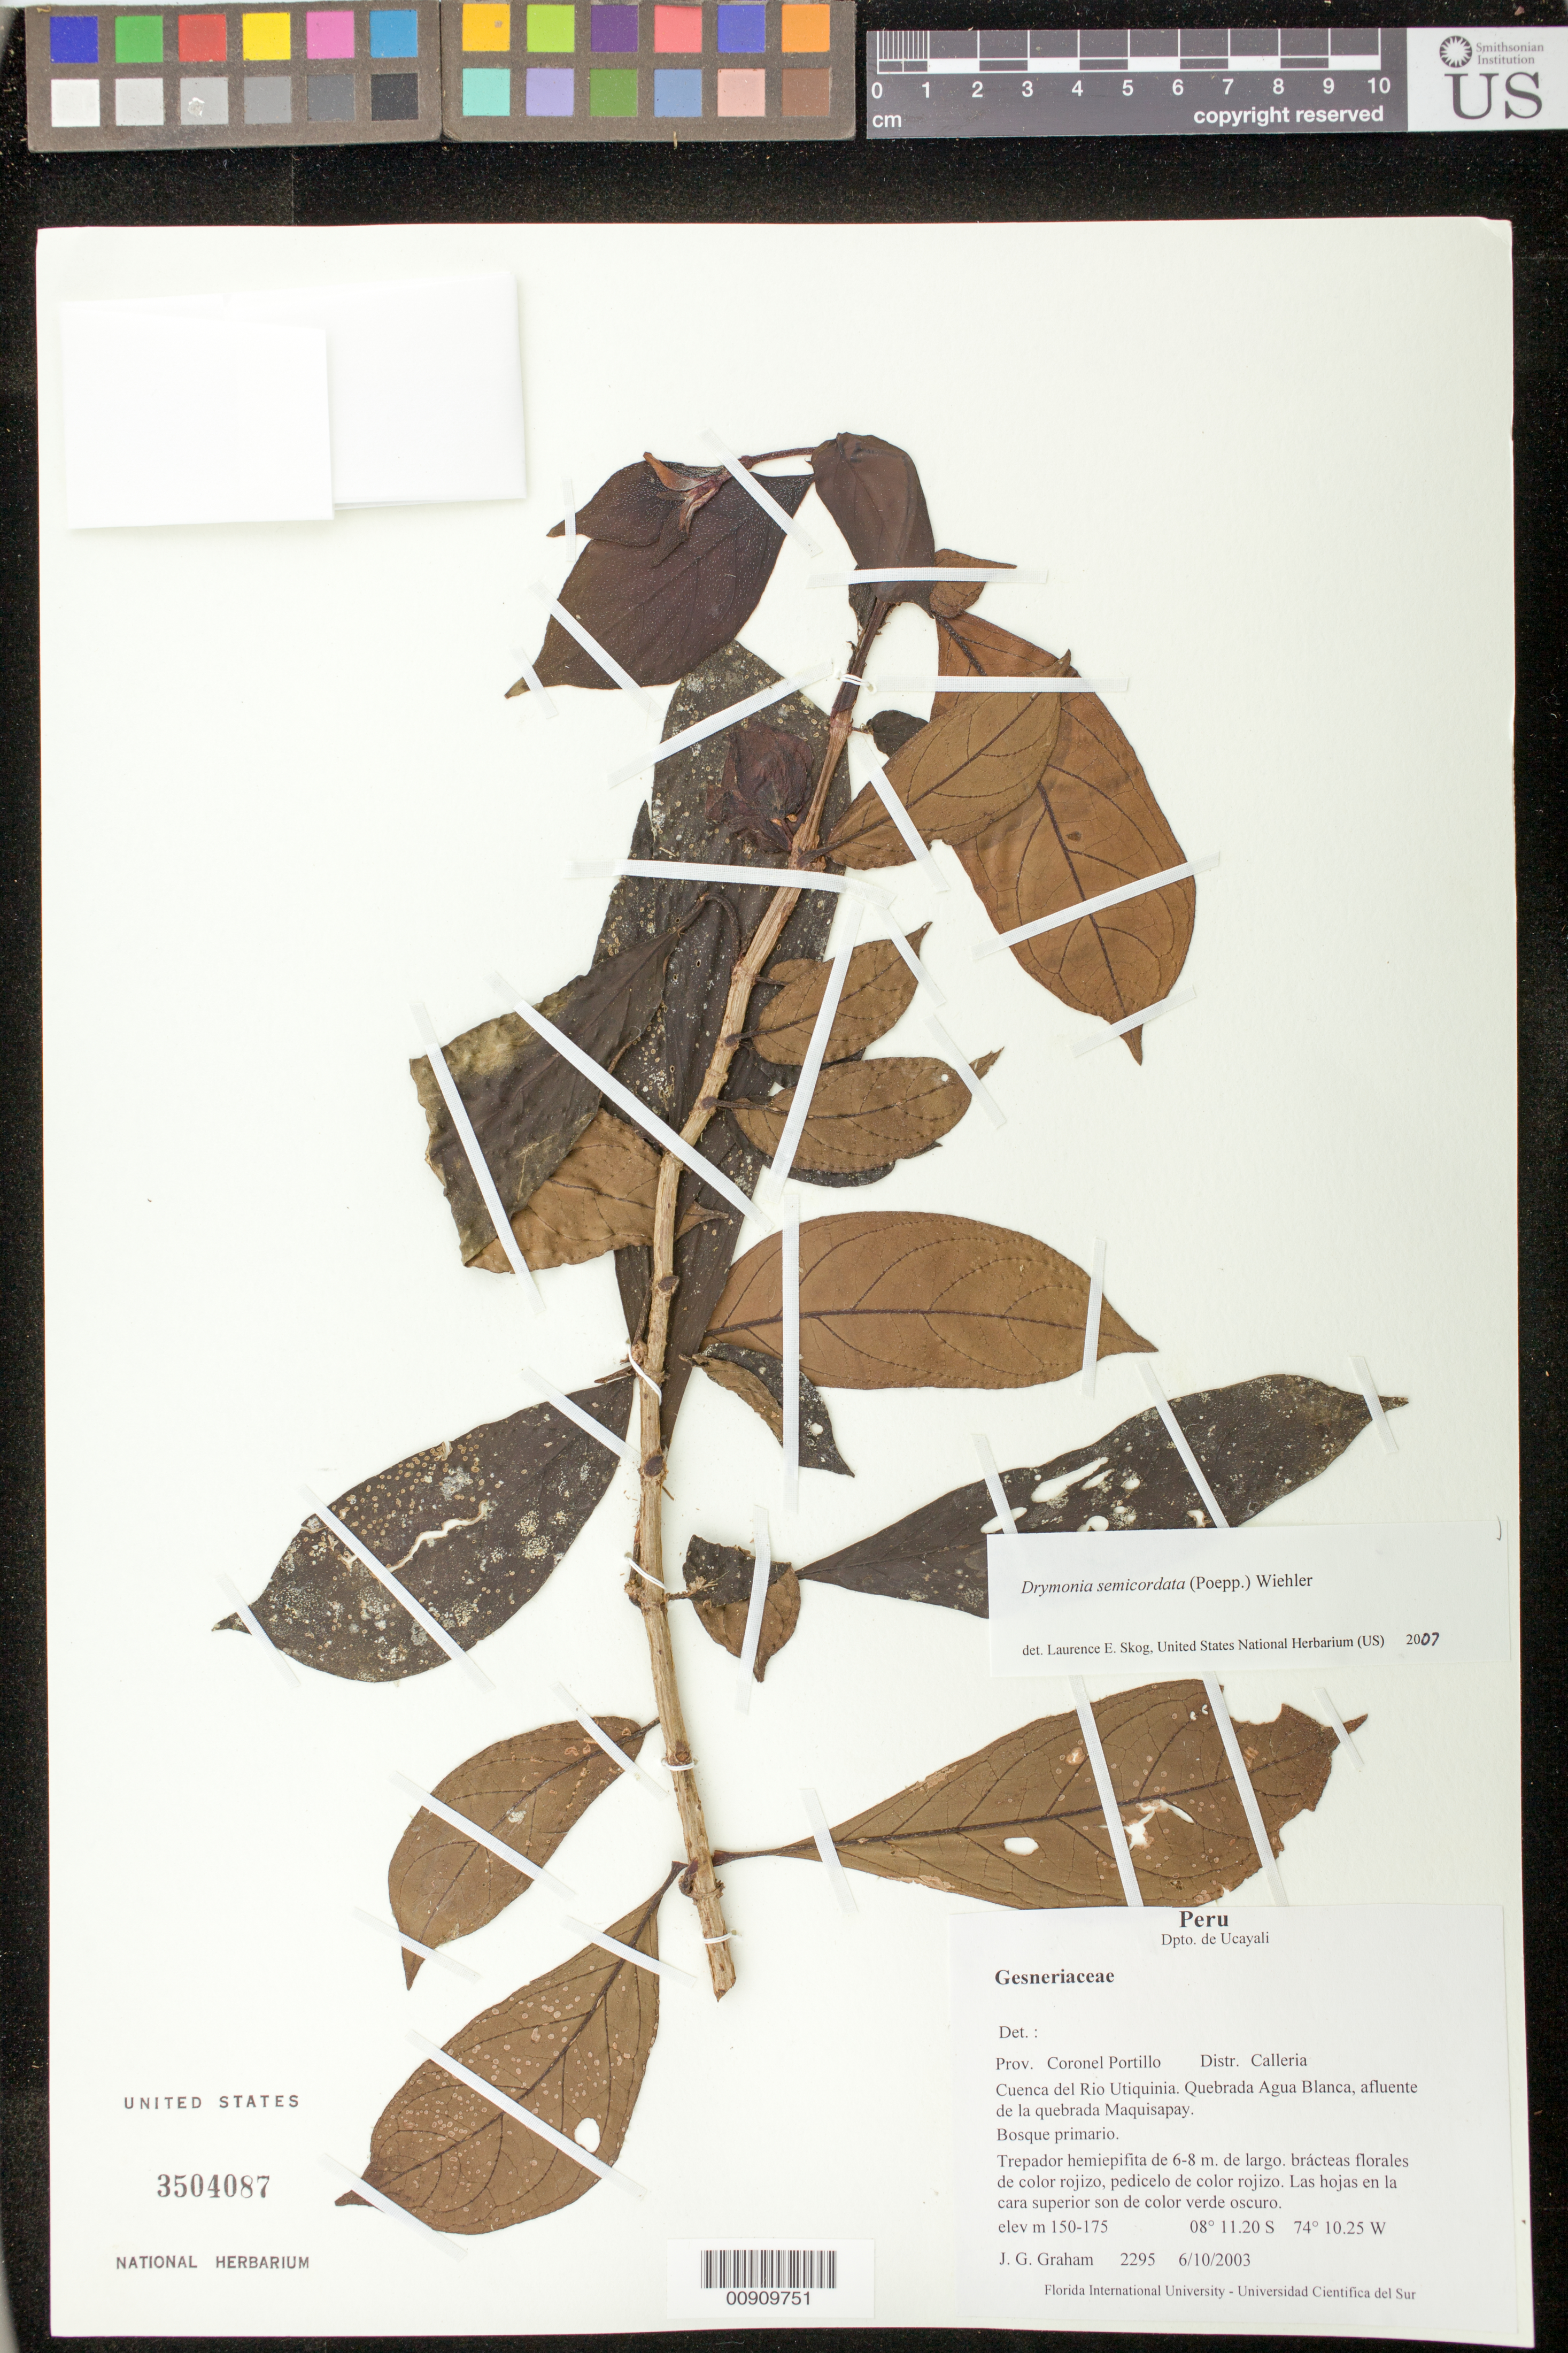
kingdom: Plantae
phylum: Tracheophyta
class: Magnoliopsida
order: Lamiales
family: Gesneriaceae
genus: Drymonia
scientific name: Drymonia semicordata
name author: (Poepp.) Wiehler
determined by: Skog, Laurence E.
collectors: J. G. Graham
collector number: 2295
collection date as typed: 10 Jun 2003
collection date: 2003-06-10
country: Peru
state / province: Ucayali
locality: Prov. Coronel Portillo, Distr. Calleria. Cuenca del Rio Utiquinia. Quebrada Agua Blanca, afluente de la quebrada Maquisapay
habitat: Bosque primario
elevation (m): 150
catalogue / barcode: US 3504087